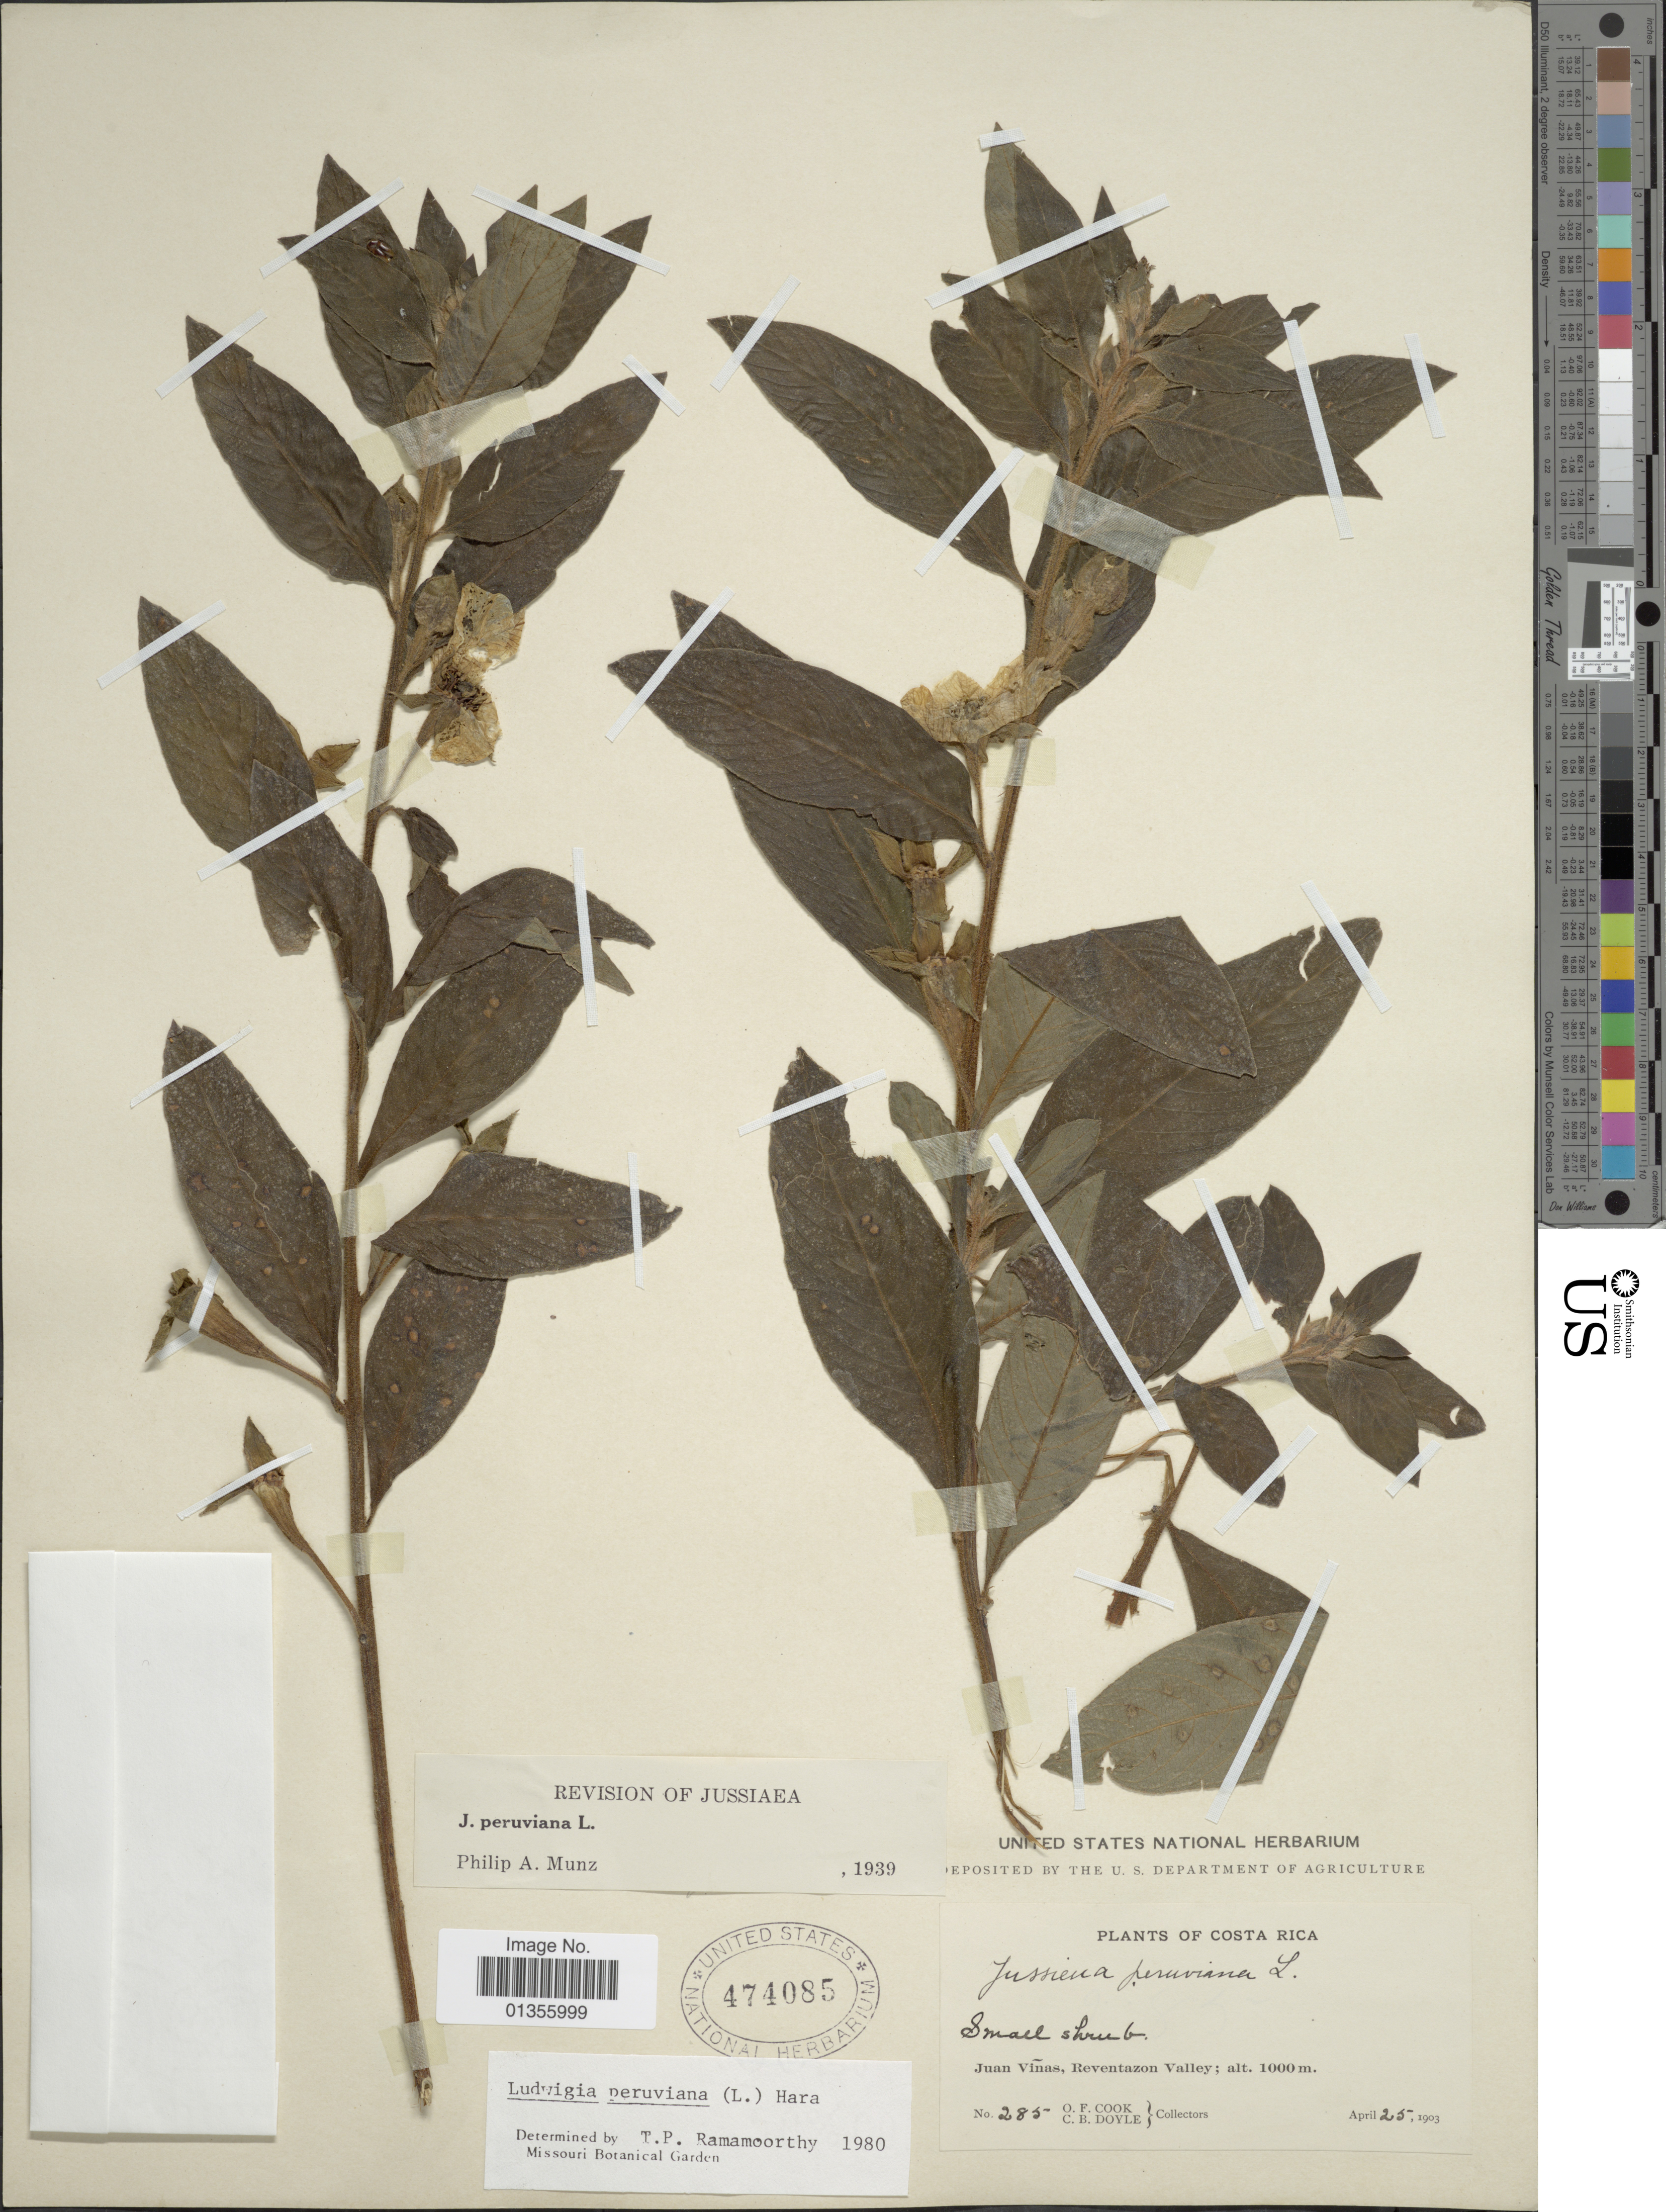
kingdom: Plantae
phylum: Tracheophyta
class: Magnoliopsida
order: Myrtales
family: Onagraceae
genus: Ludwigia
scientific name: Ludwigia peruviana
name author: (L.) H. Hara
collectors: O. F. Cook & C. Doyle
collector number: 285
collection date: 1903-04-25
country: Costa Rica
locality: Juan Viñas, Reventazon Valley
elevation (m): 1000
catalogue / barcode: US 474085